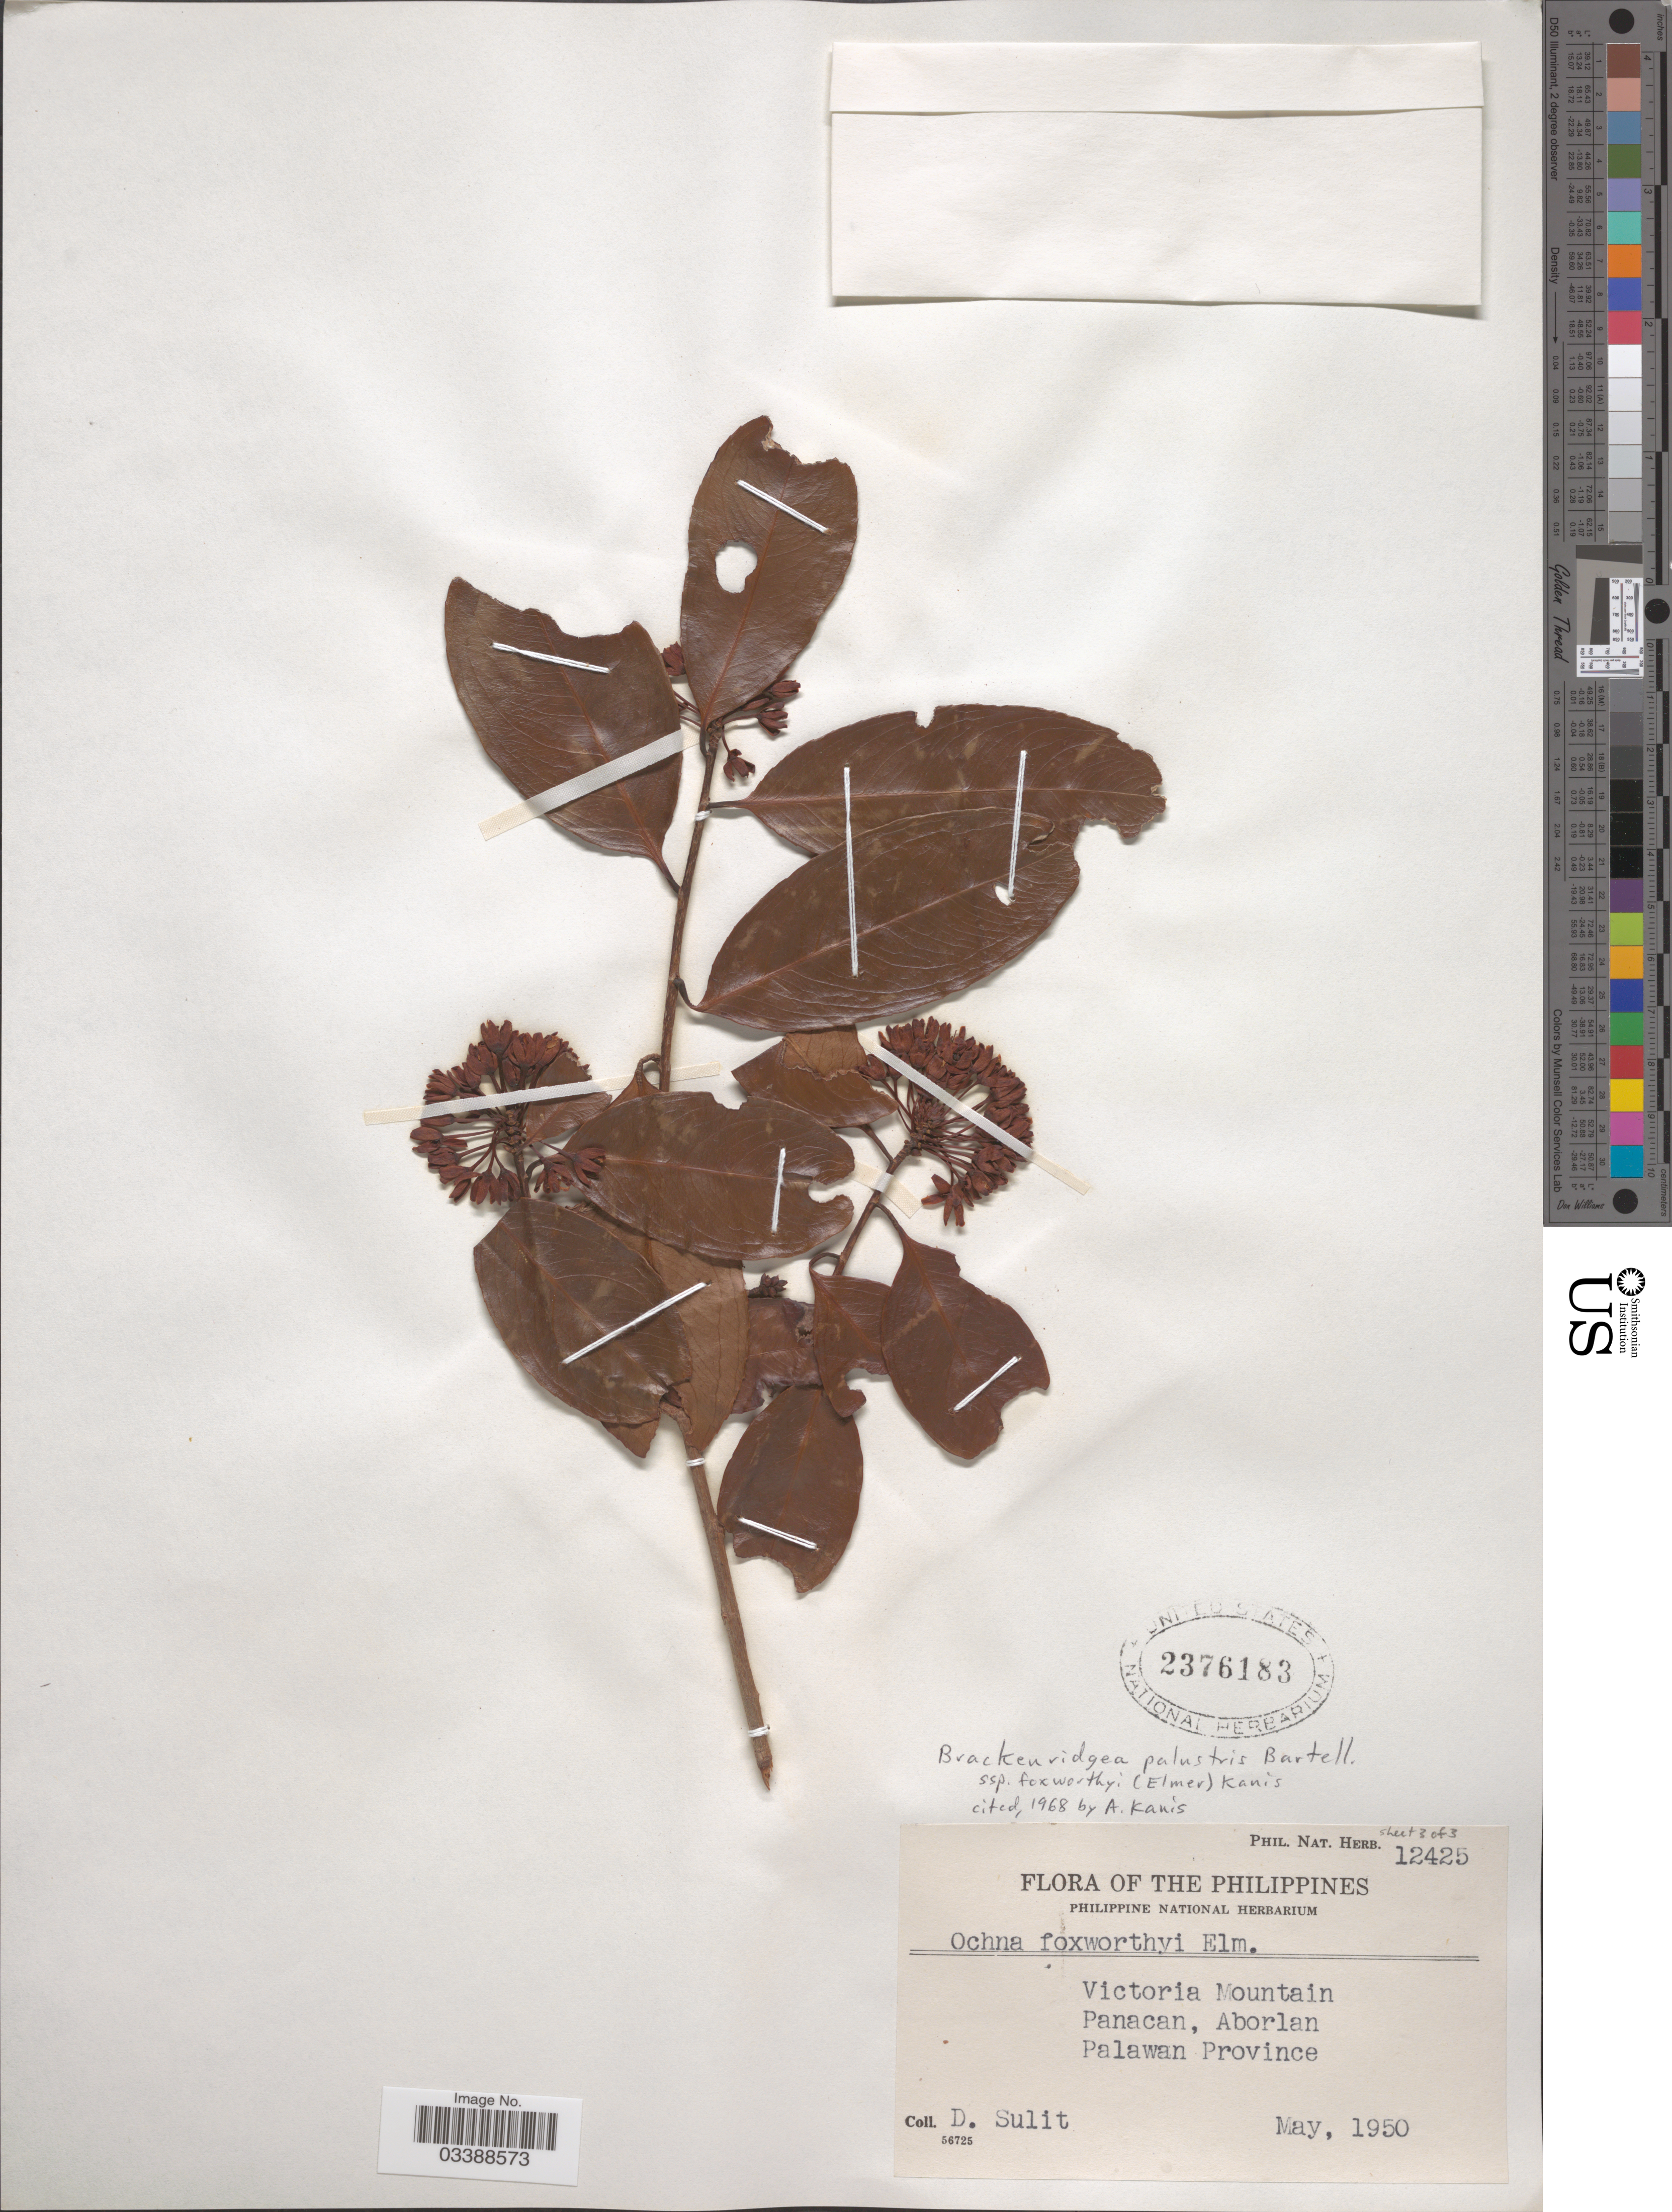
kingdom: Plantae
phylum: Tracheophyta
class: Magnoliopsida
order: Malpighiales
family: Ochnaceae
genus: Brackenridgea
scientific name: Brackenridgea palustris subsp. foxworthyi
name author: (Elmer) P.O. Karis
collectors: D. Sulit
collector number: Phil. Nat. Herb. 12425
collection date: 1950-05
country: Philippines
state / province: Mimaropa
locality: Victoria Mountain, Panacan, Aborlan, Palawan Province.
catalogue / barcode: US 2376183